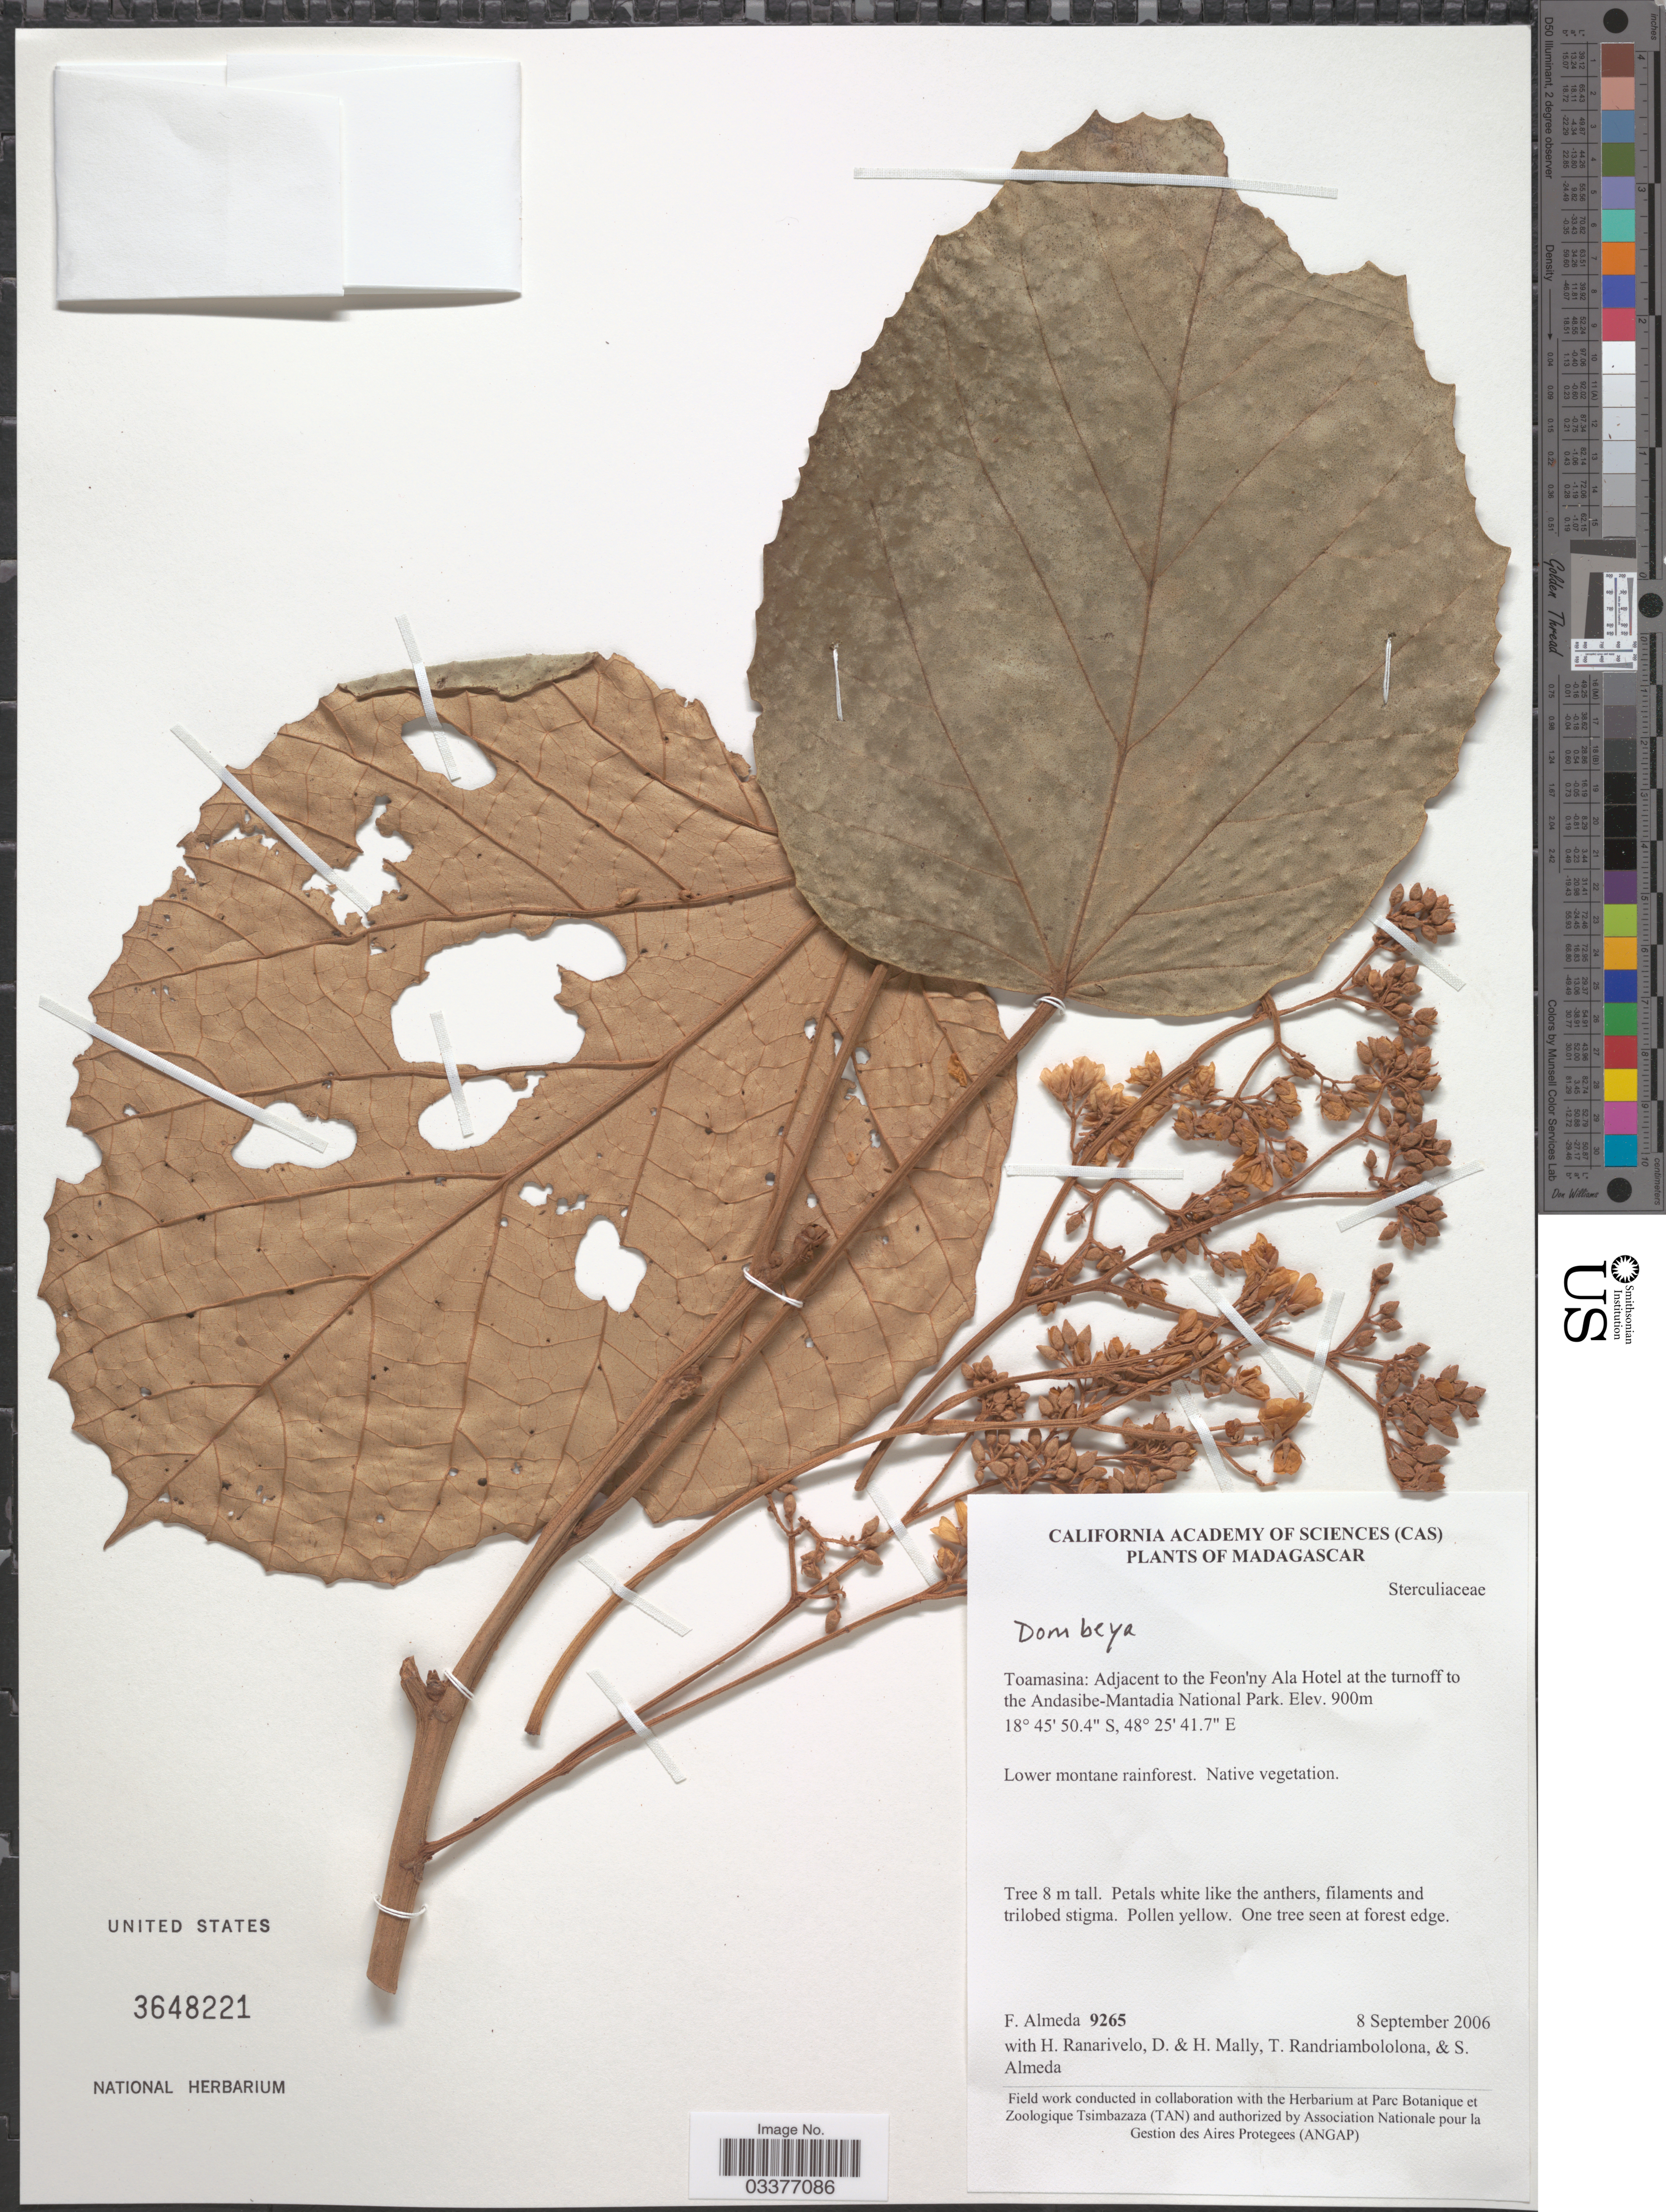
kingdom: Plantae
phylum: Tracheophyta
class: Magnoliopsida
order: Malvales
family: Malvaceae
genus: Dombeya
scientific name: Dombeya sp.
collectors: F. Almeda, H. Ranarivelo, D. Mally, H. Mally & et al.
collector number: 9265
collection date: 2006-09-08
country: Madagascar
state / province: Alaotra Mangoro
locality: Adjacent to the Feon'ny Ala Hotel at the turnoff to the Andasibe-Mantadia National Park.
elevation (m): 900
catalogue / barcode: US 3648221